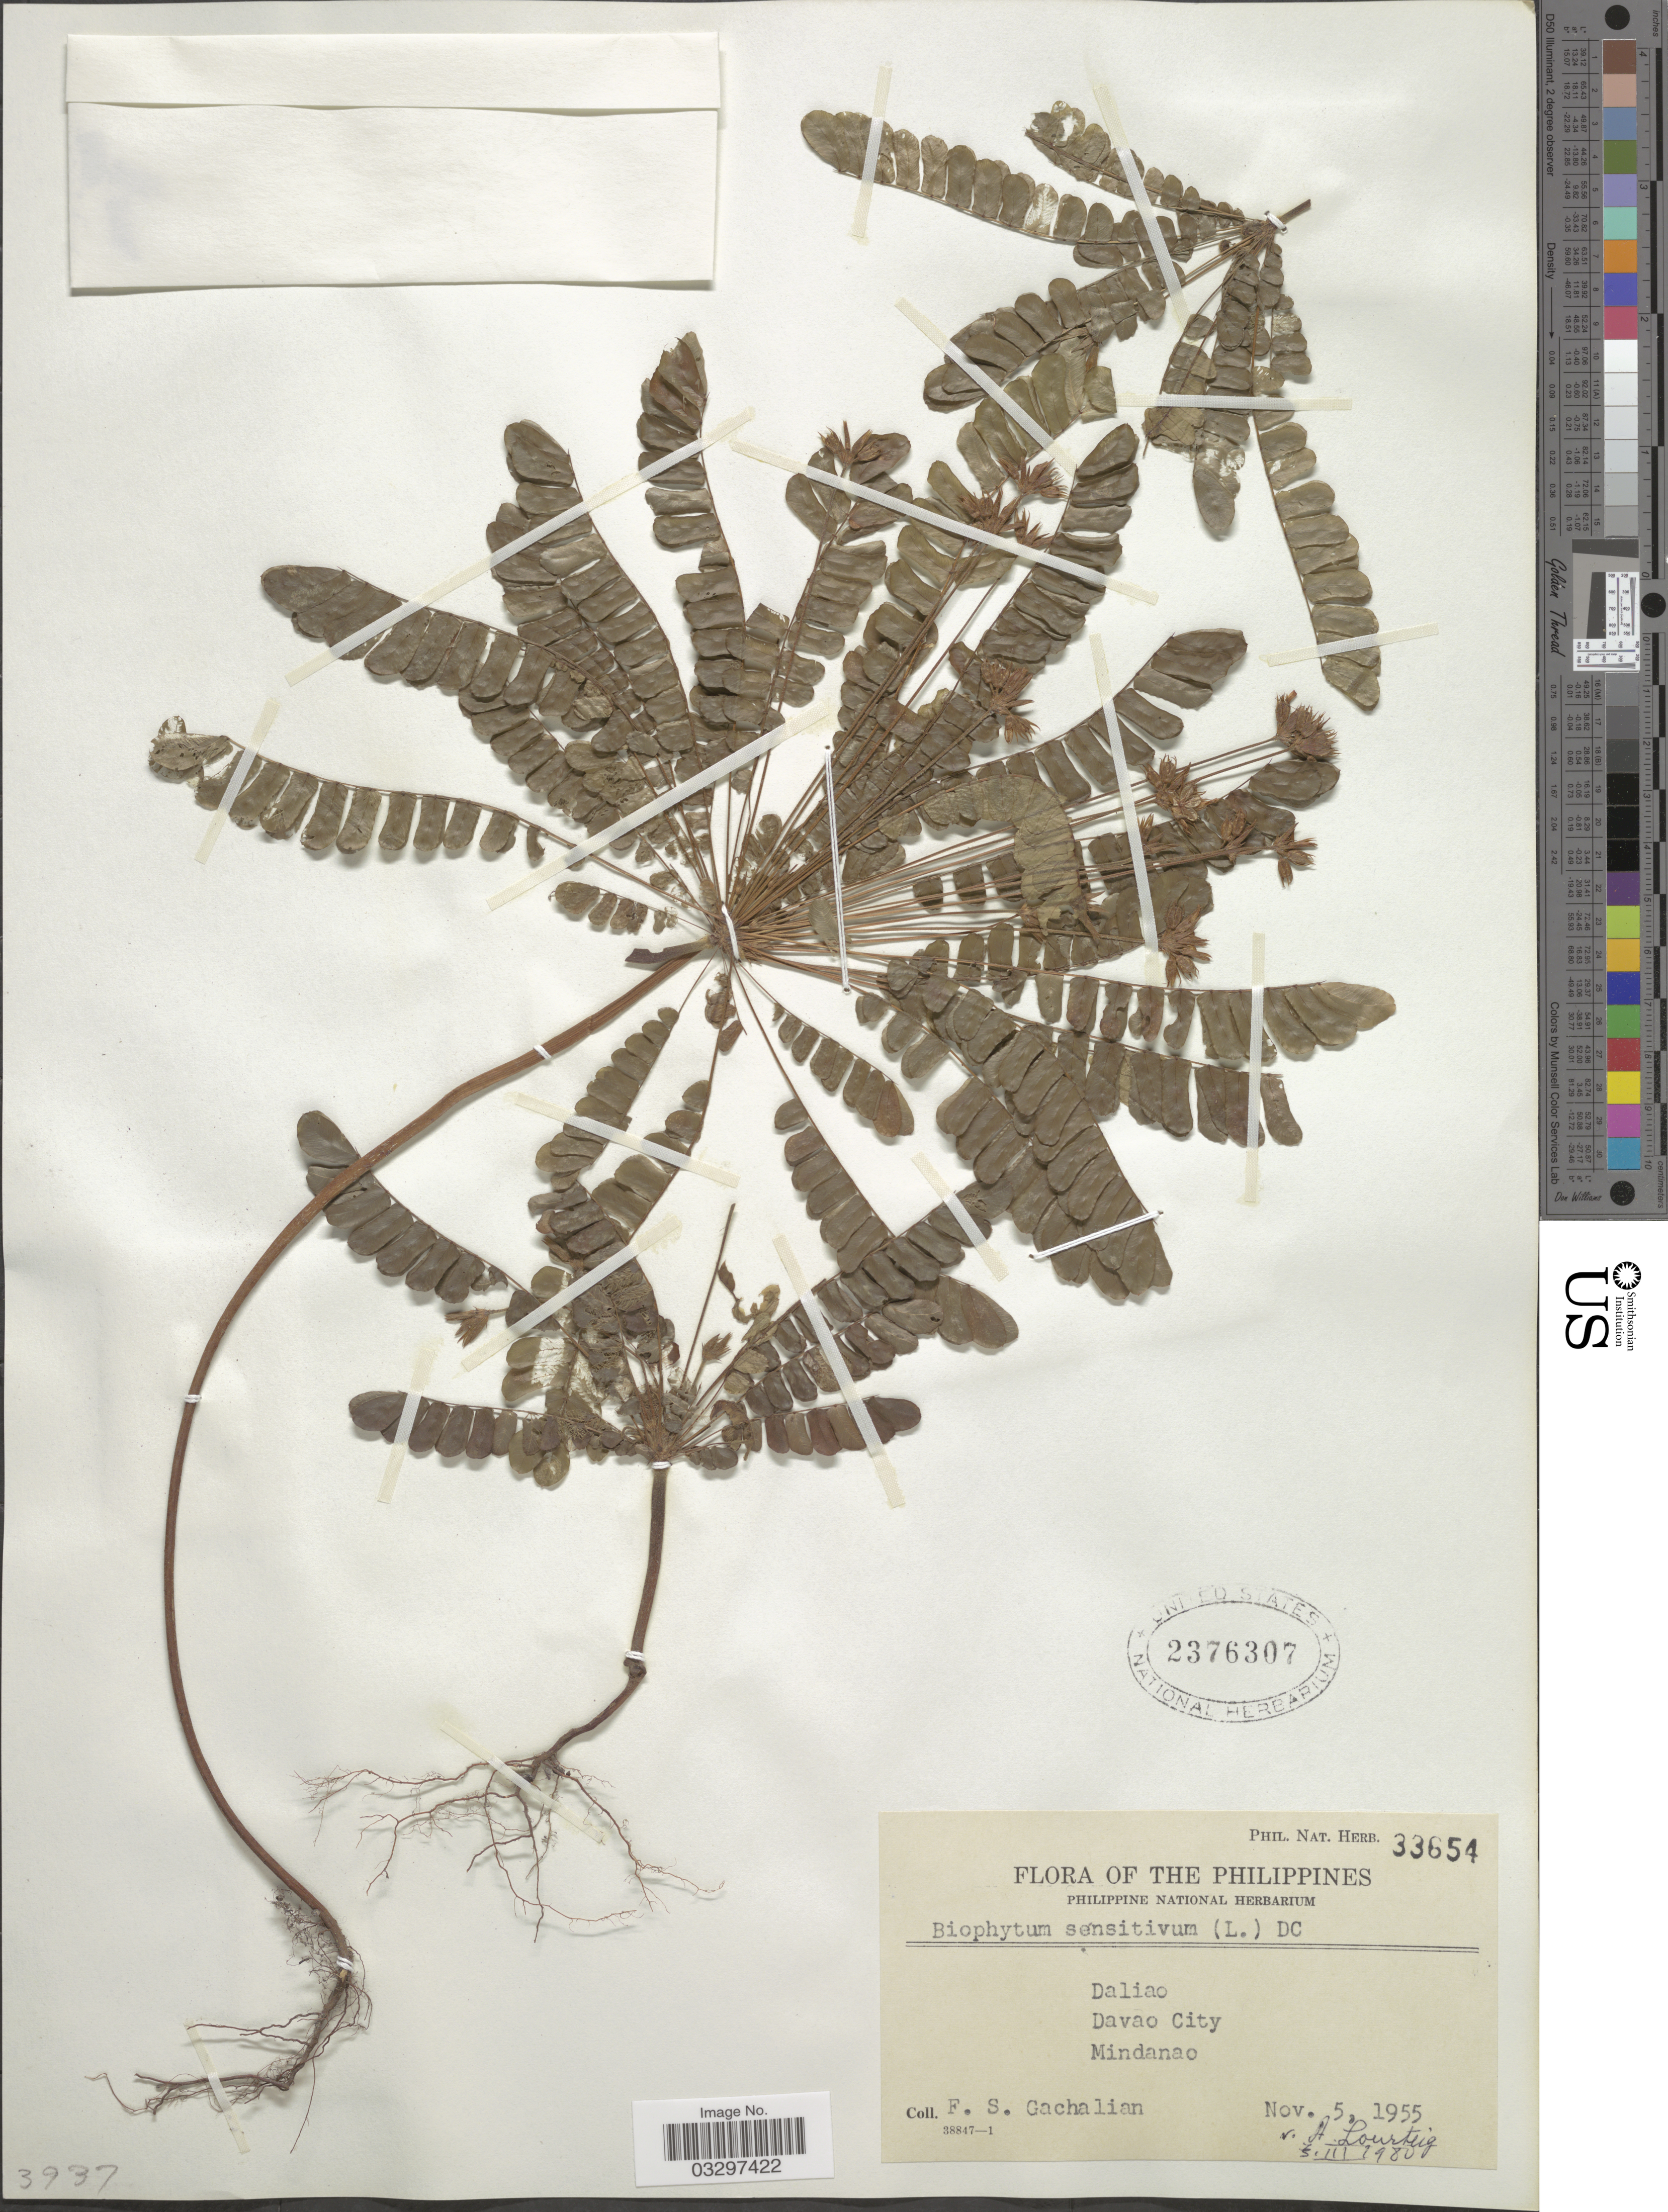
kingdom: Plantae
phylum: Tracheophyta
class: Magnoliopsida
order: Oxalidales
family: Oxalidaceae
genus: Biophytum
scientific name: Biophytum sensitivum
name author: (L.) DC.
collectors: F. Gachalian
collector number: Phil. Nat. Herb. 33654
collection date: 1955-11-05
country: Philippines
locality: Daliao, Davao City, Mindanao.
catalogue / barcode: US 2376307